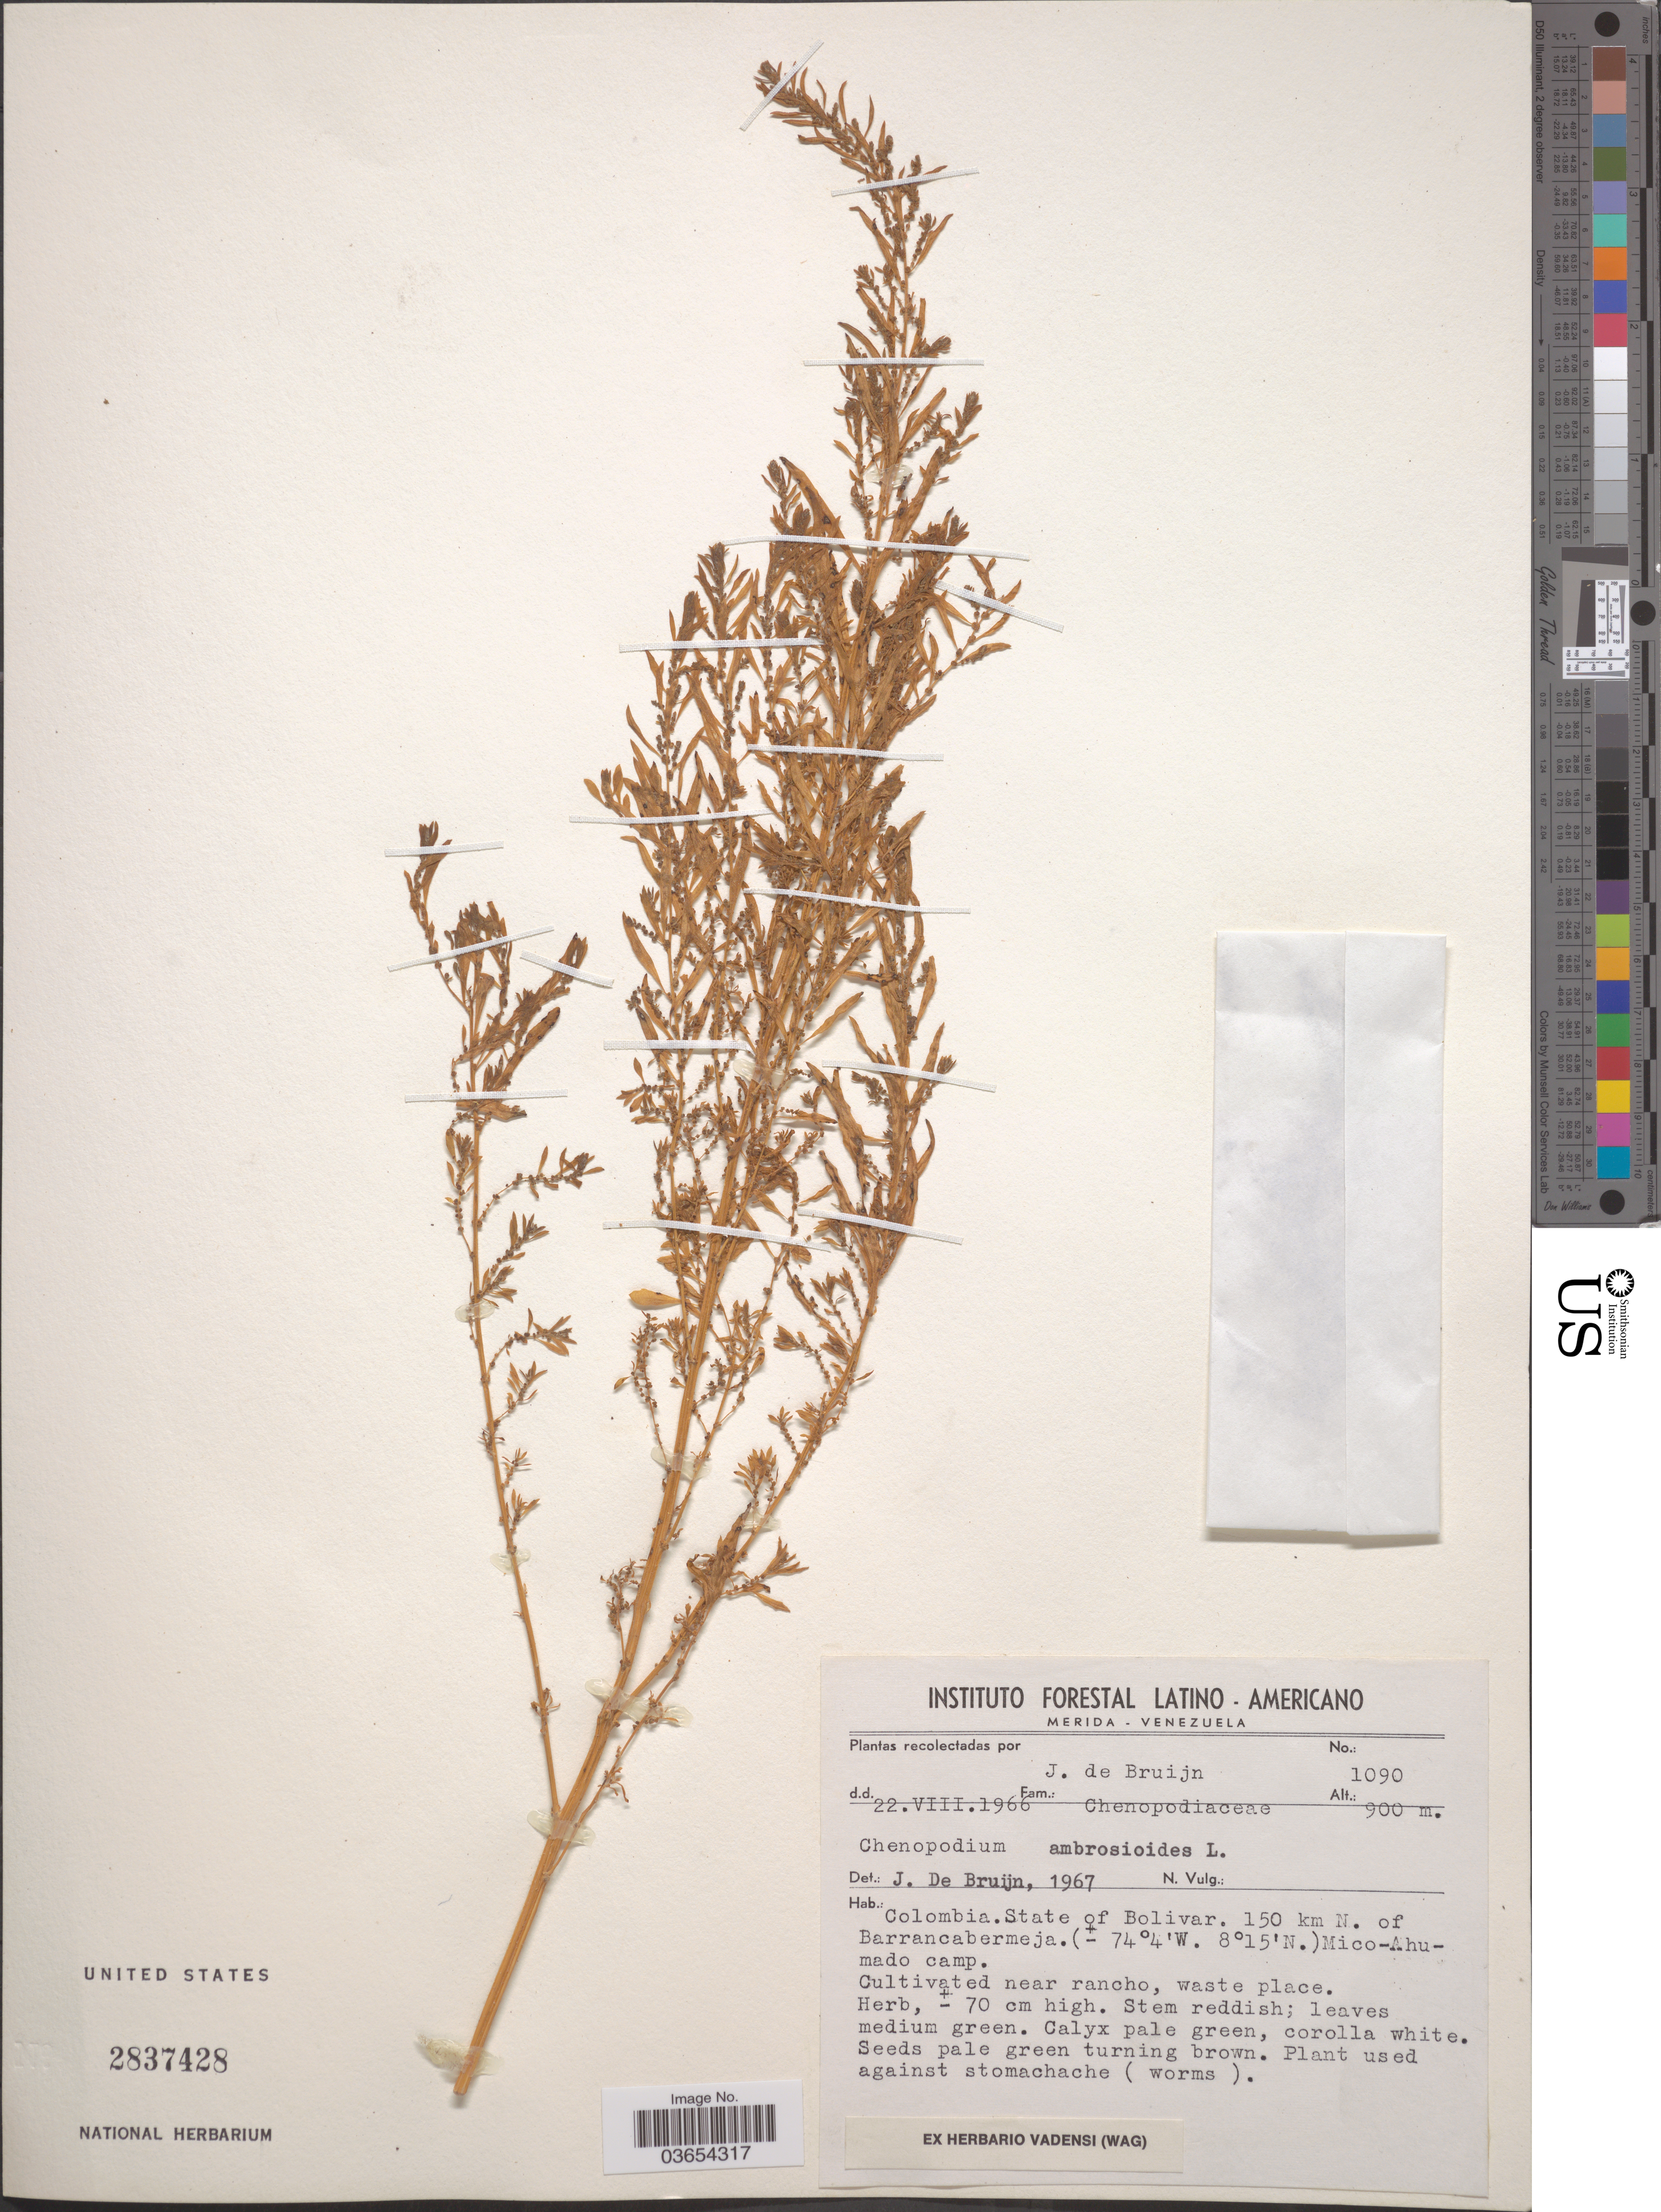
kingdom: Plantae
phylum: Tracheophyta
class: Magnoliopsida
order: Caryophyllales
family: Amaranthaceae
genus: Chenopodium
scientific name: Chenopodium ambrosioides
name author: L.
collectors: J. Bruijn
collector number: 1090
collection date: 1966-08-22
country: Colombia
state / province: Bolívar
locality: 150 km N. of Barrancabermeja. Mico-Ahumado camp. Near rancho, waste place.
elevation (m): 900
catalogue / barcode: US 2837428